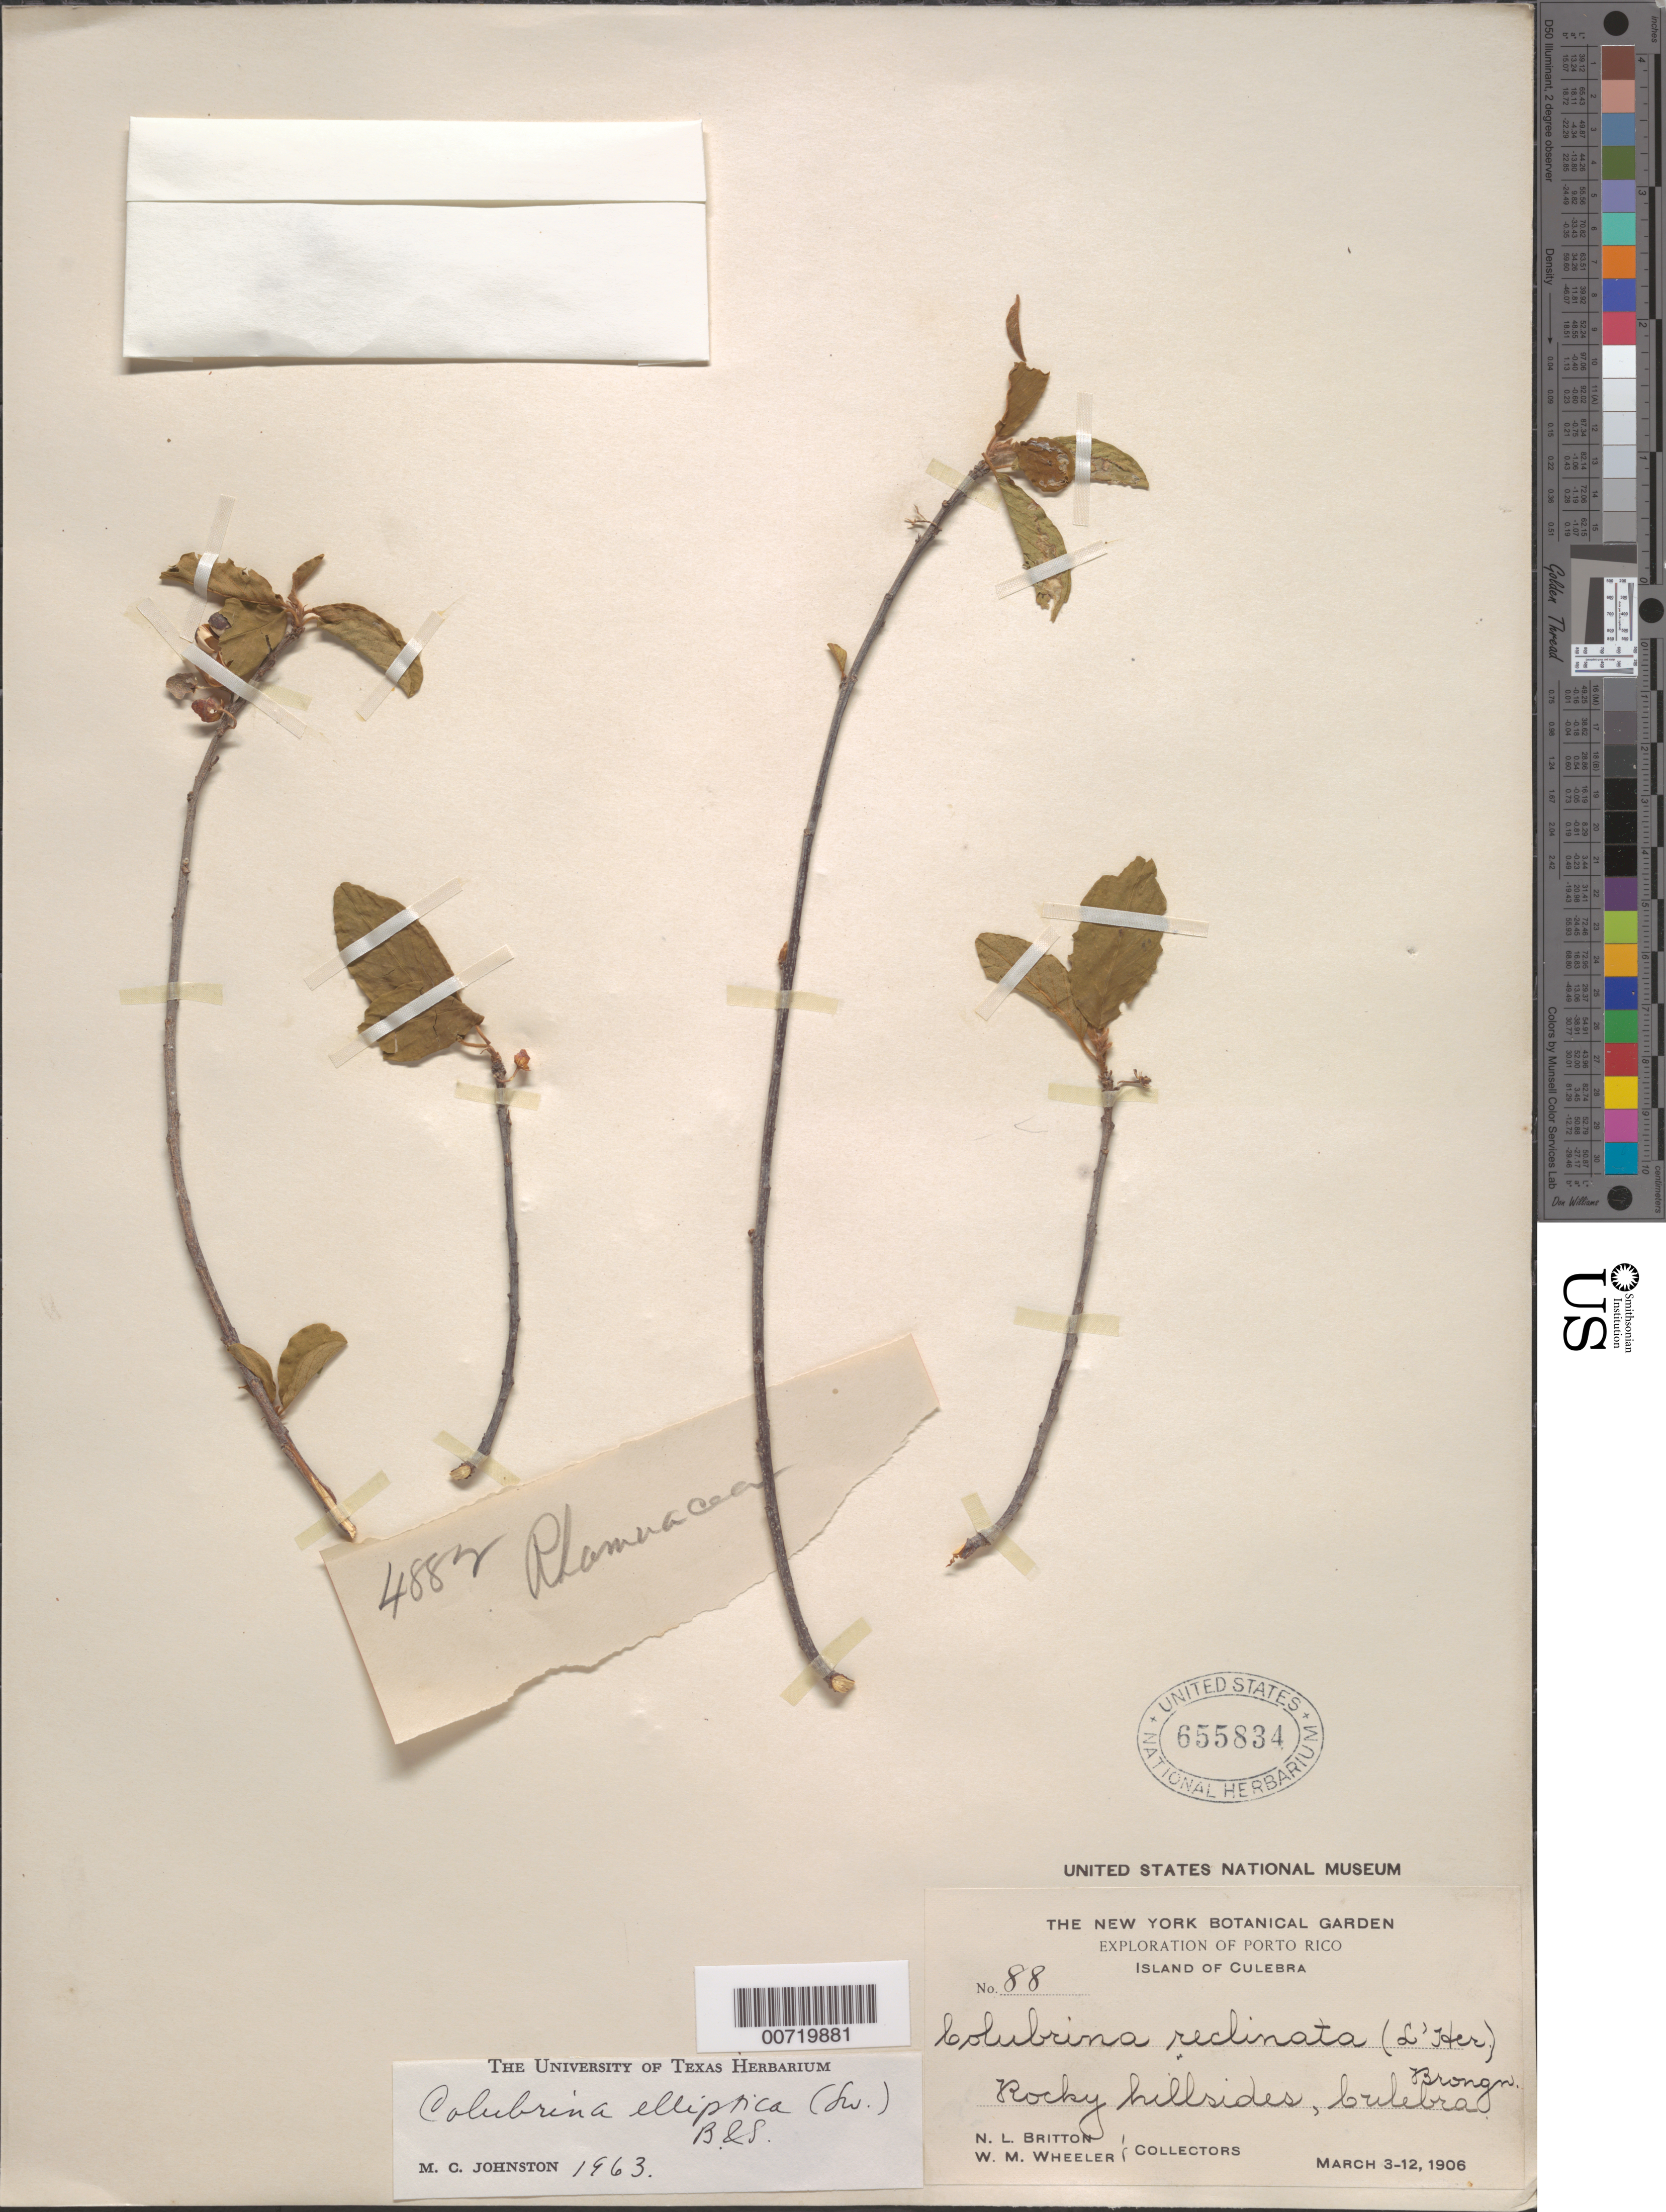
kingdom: Plantae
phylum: Tracheophyta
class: Magnoliopsida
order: Rosales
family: Rhamnaceae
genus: Colubrina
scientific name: Colubrina elliptica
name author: (Sw.) Brizicky & W.L. Stern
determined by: Johnston, Marshall C.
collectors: N. Britton & W. Wheeler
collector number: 88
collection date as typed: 03 Mar 1906 to 12 Mar 1906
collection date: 1906-03-03/1906-03-12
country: Puerto Rico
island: Culebra I.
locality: Culebra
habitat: Rocky hillsides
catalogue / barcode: US 655834